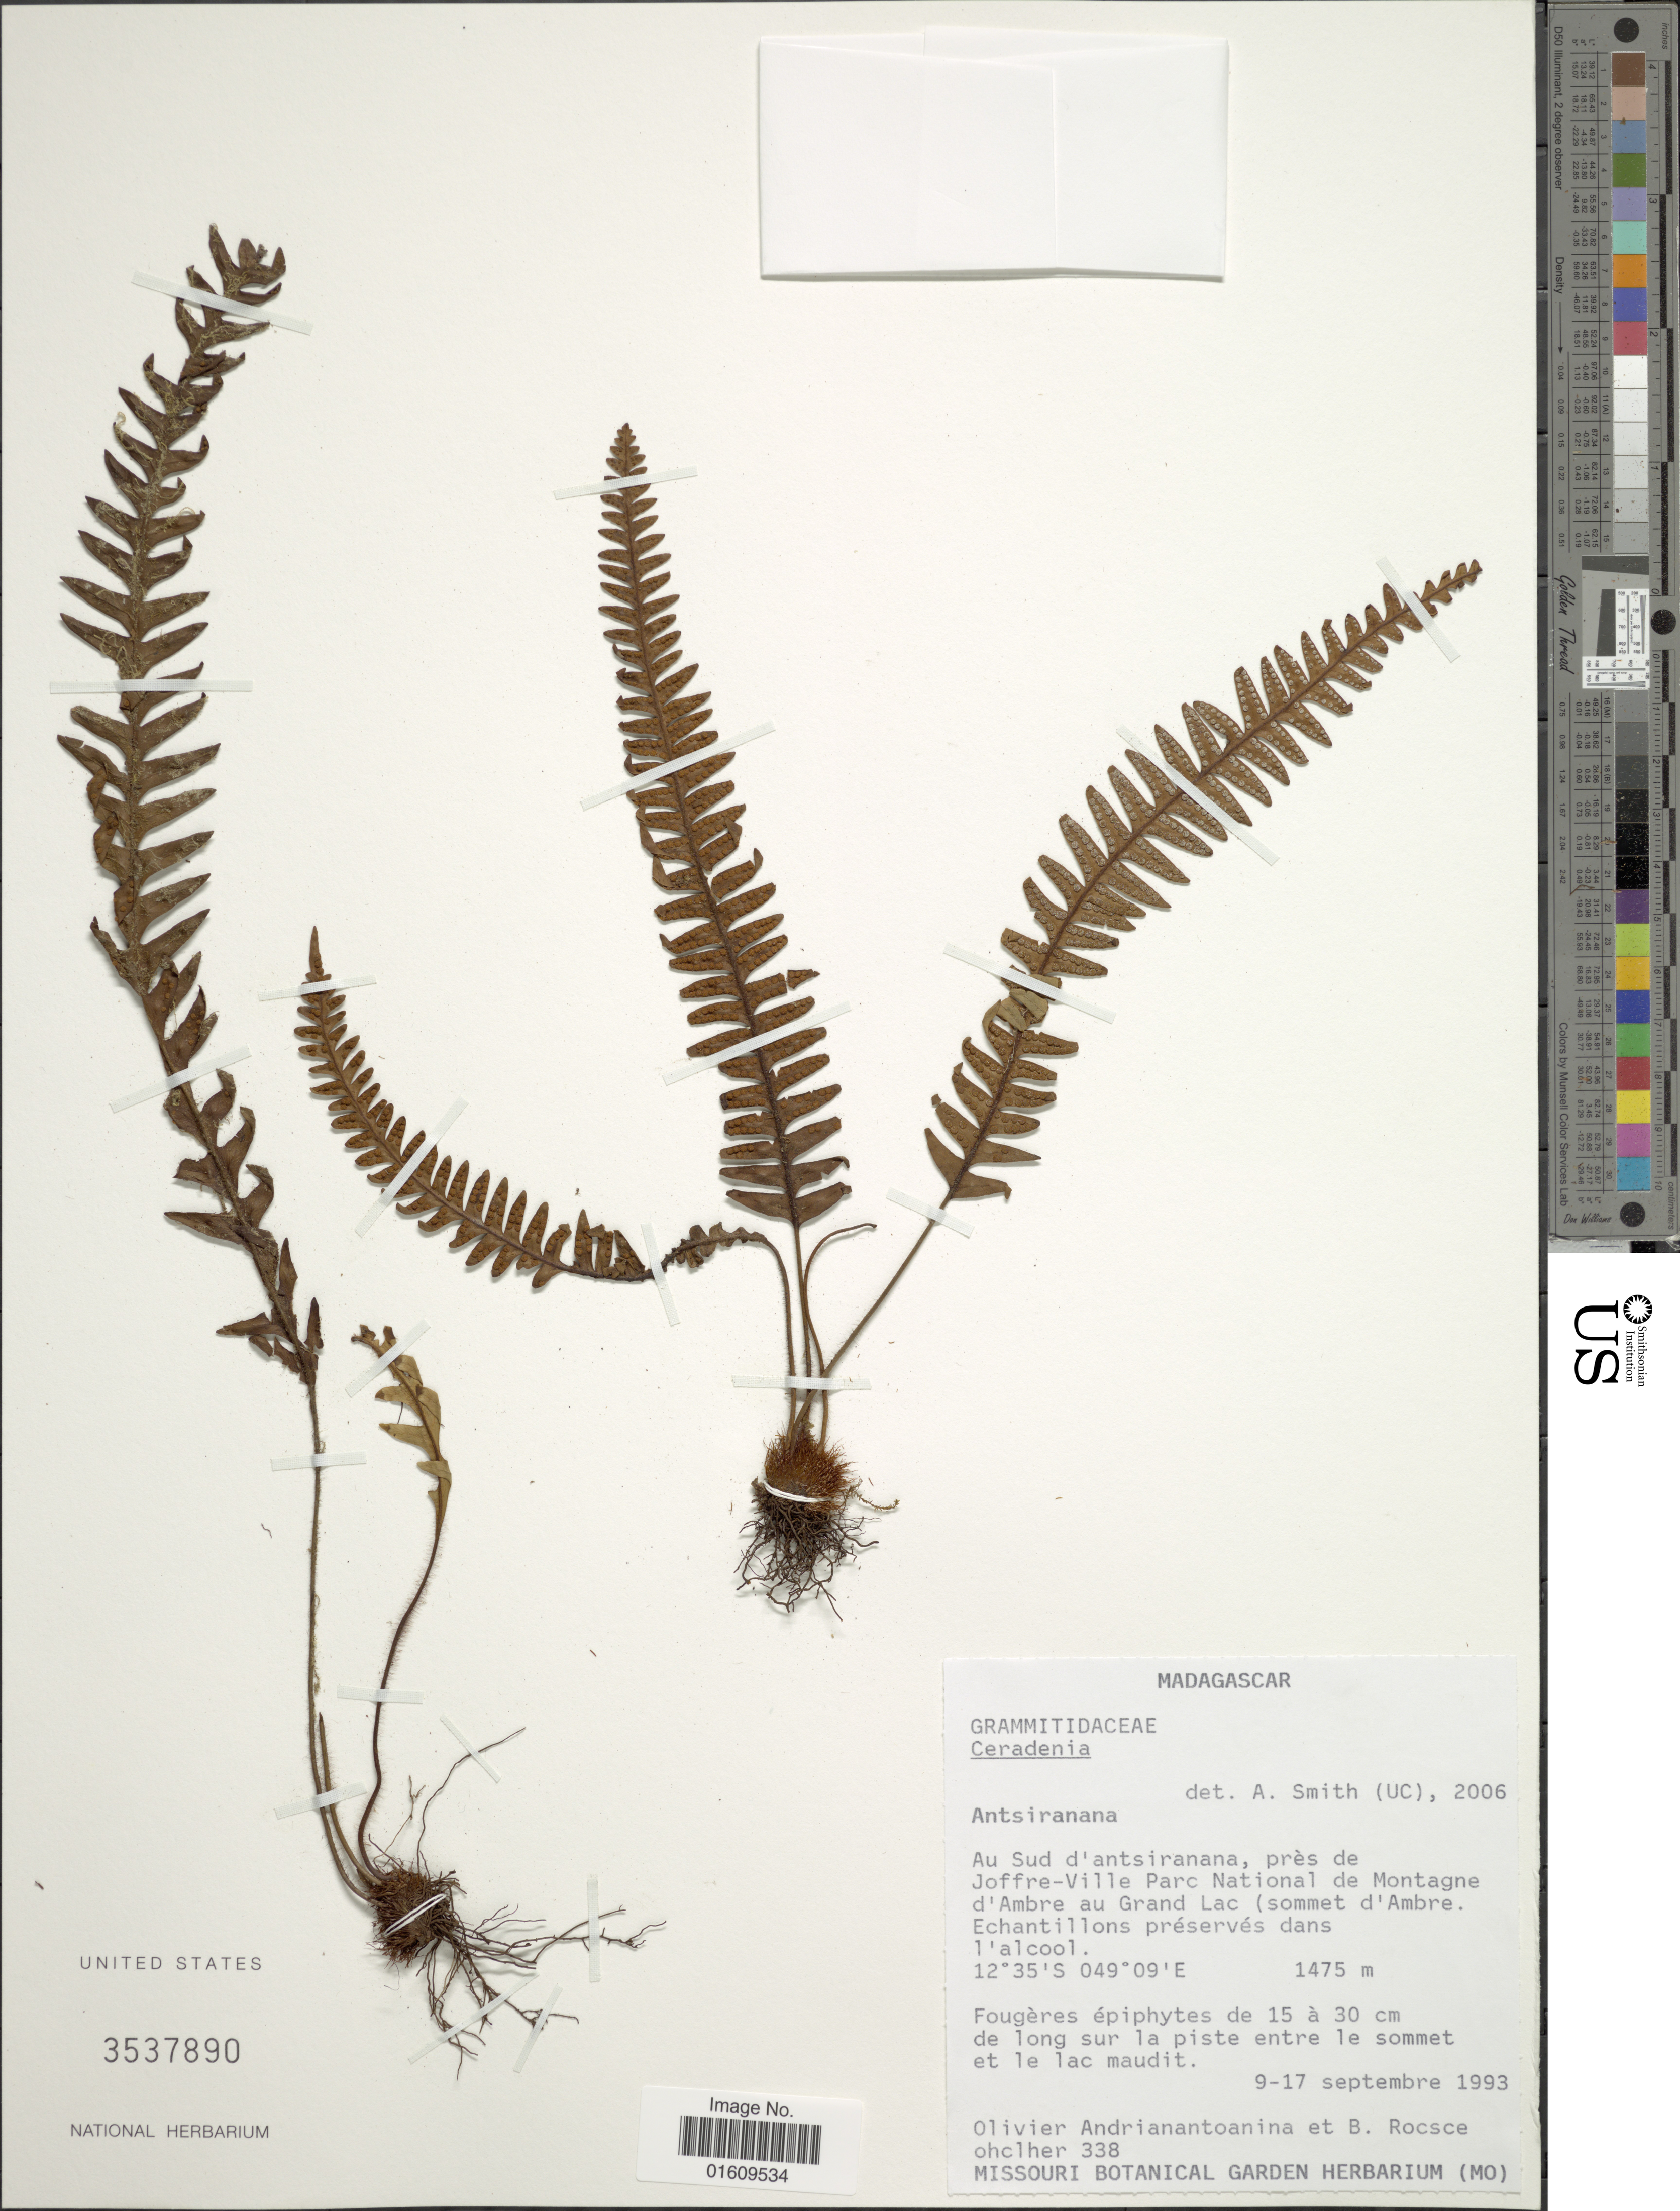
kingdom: Plantae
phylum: Tracheophyta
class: Polypodiopsida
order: Polypodiales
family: Polypodiaceae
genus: Ceradenia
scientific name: Ceradenia sp.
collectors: O. Andrianantoanina & B. Rocsceohclher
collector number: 338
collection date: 1993-09-09/1993-09-17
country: Madagascar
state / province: Diana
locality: Aud Sud d' antsiranna, pres de Joffre - Ville Parc National de Montagne d 'Ambre au grand Lac ( sommet de'Ambre.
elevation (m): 1475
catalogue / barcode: US 3537890